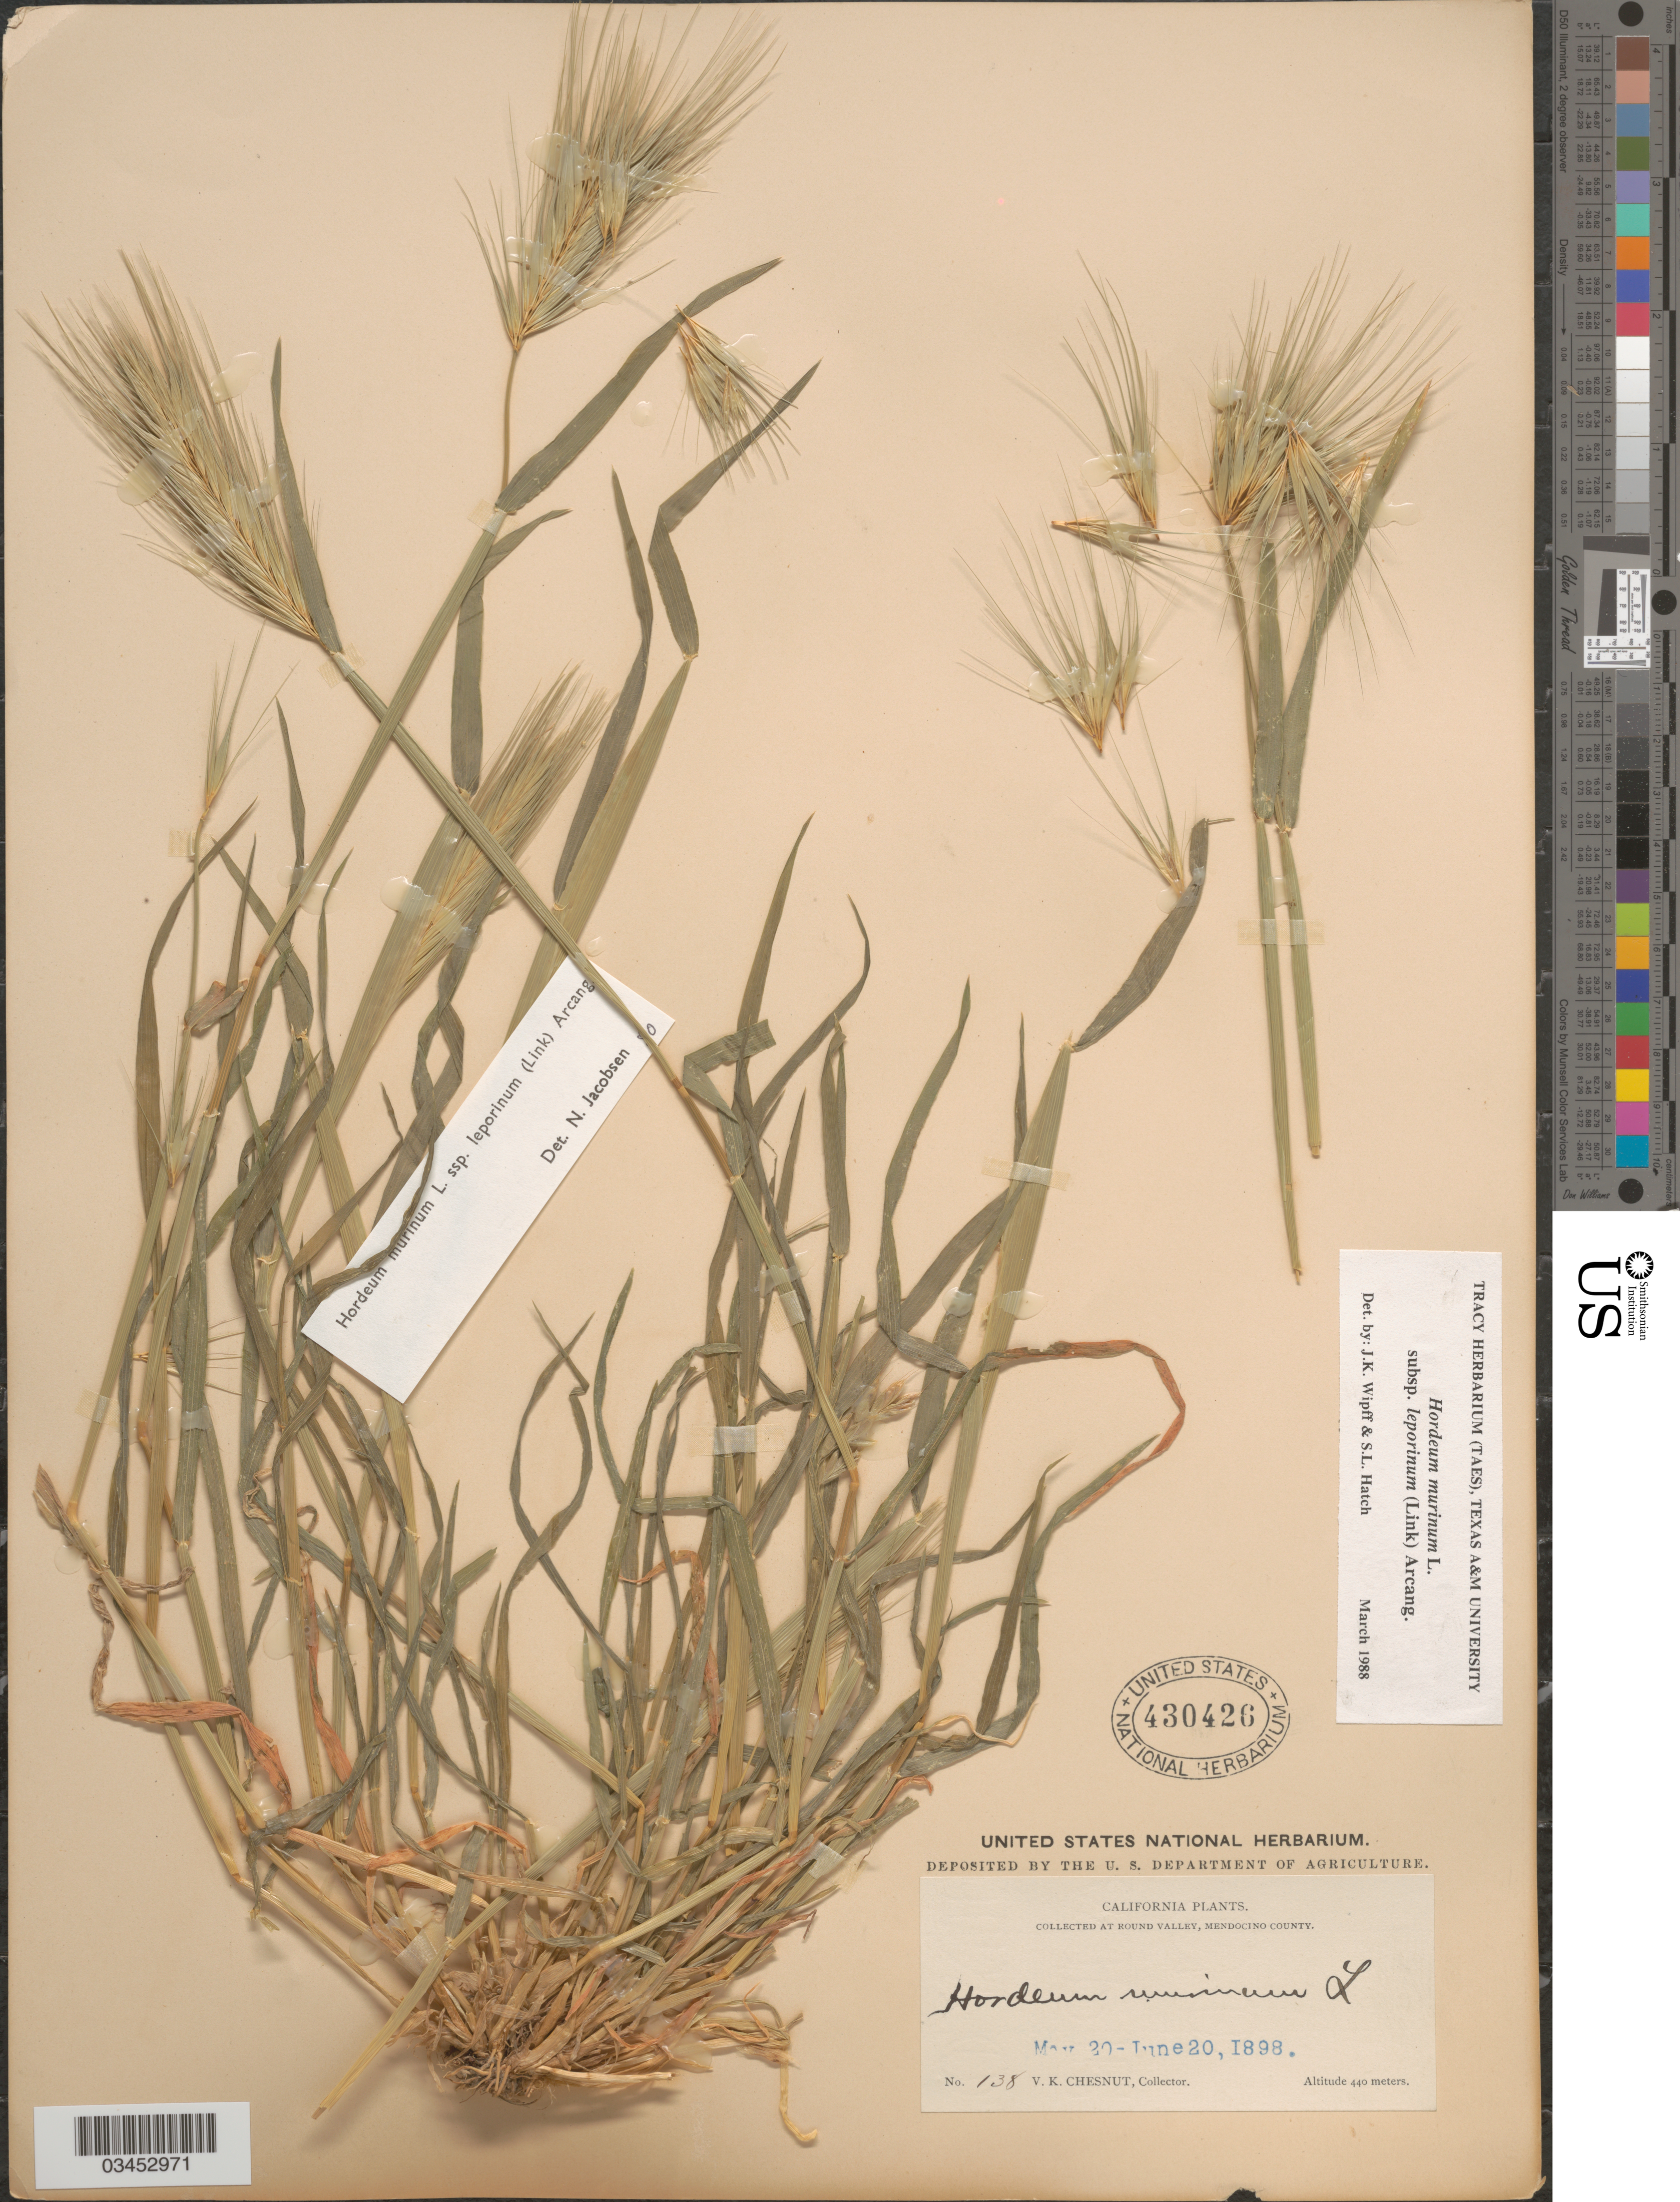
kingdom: Plantae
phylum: Tracheophyta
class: Liliopsida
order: Poales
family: Poaceae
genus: Hordeum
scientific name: Hordeum murinum subsp. leporinum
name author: (Link) Arcang.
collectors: V. Chesnut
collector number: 138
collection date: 1898-05-20/1898-06-20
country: United States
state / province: California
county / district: Mendocino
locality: At Round Valley, Mendocino County.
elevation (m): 440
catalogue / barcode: US 430426